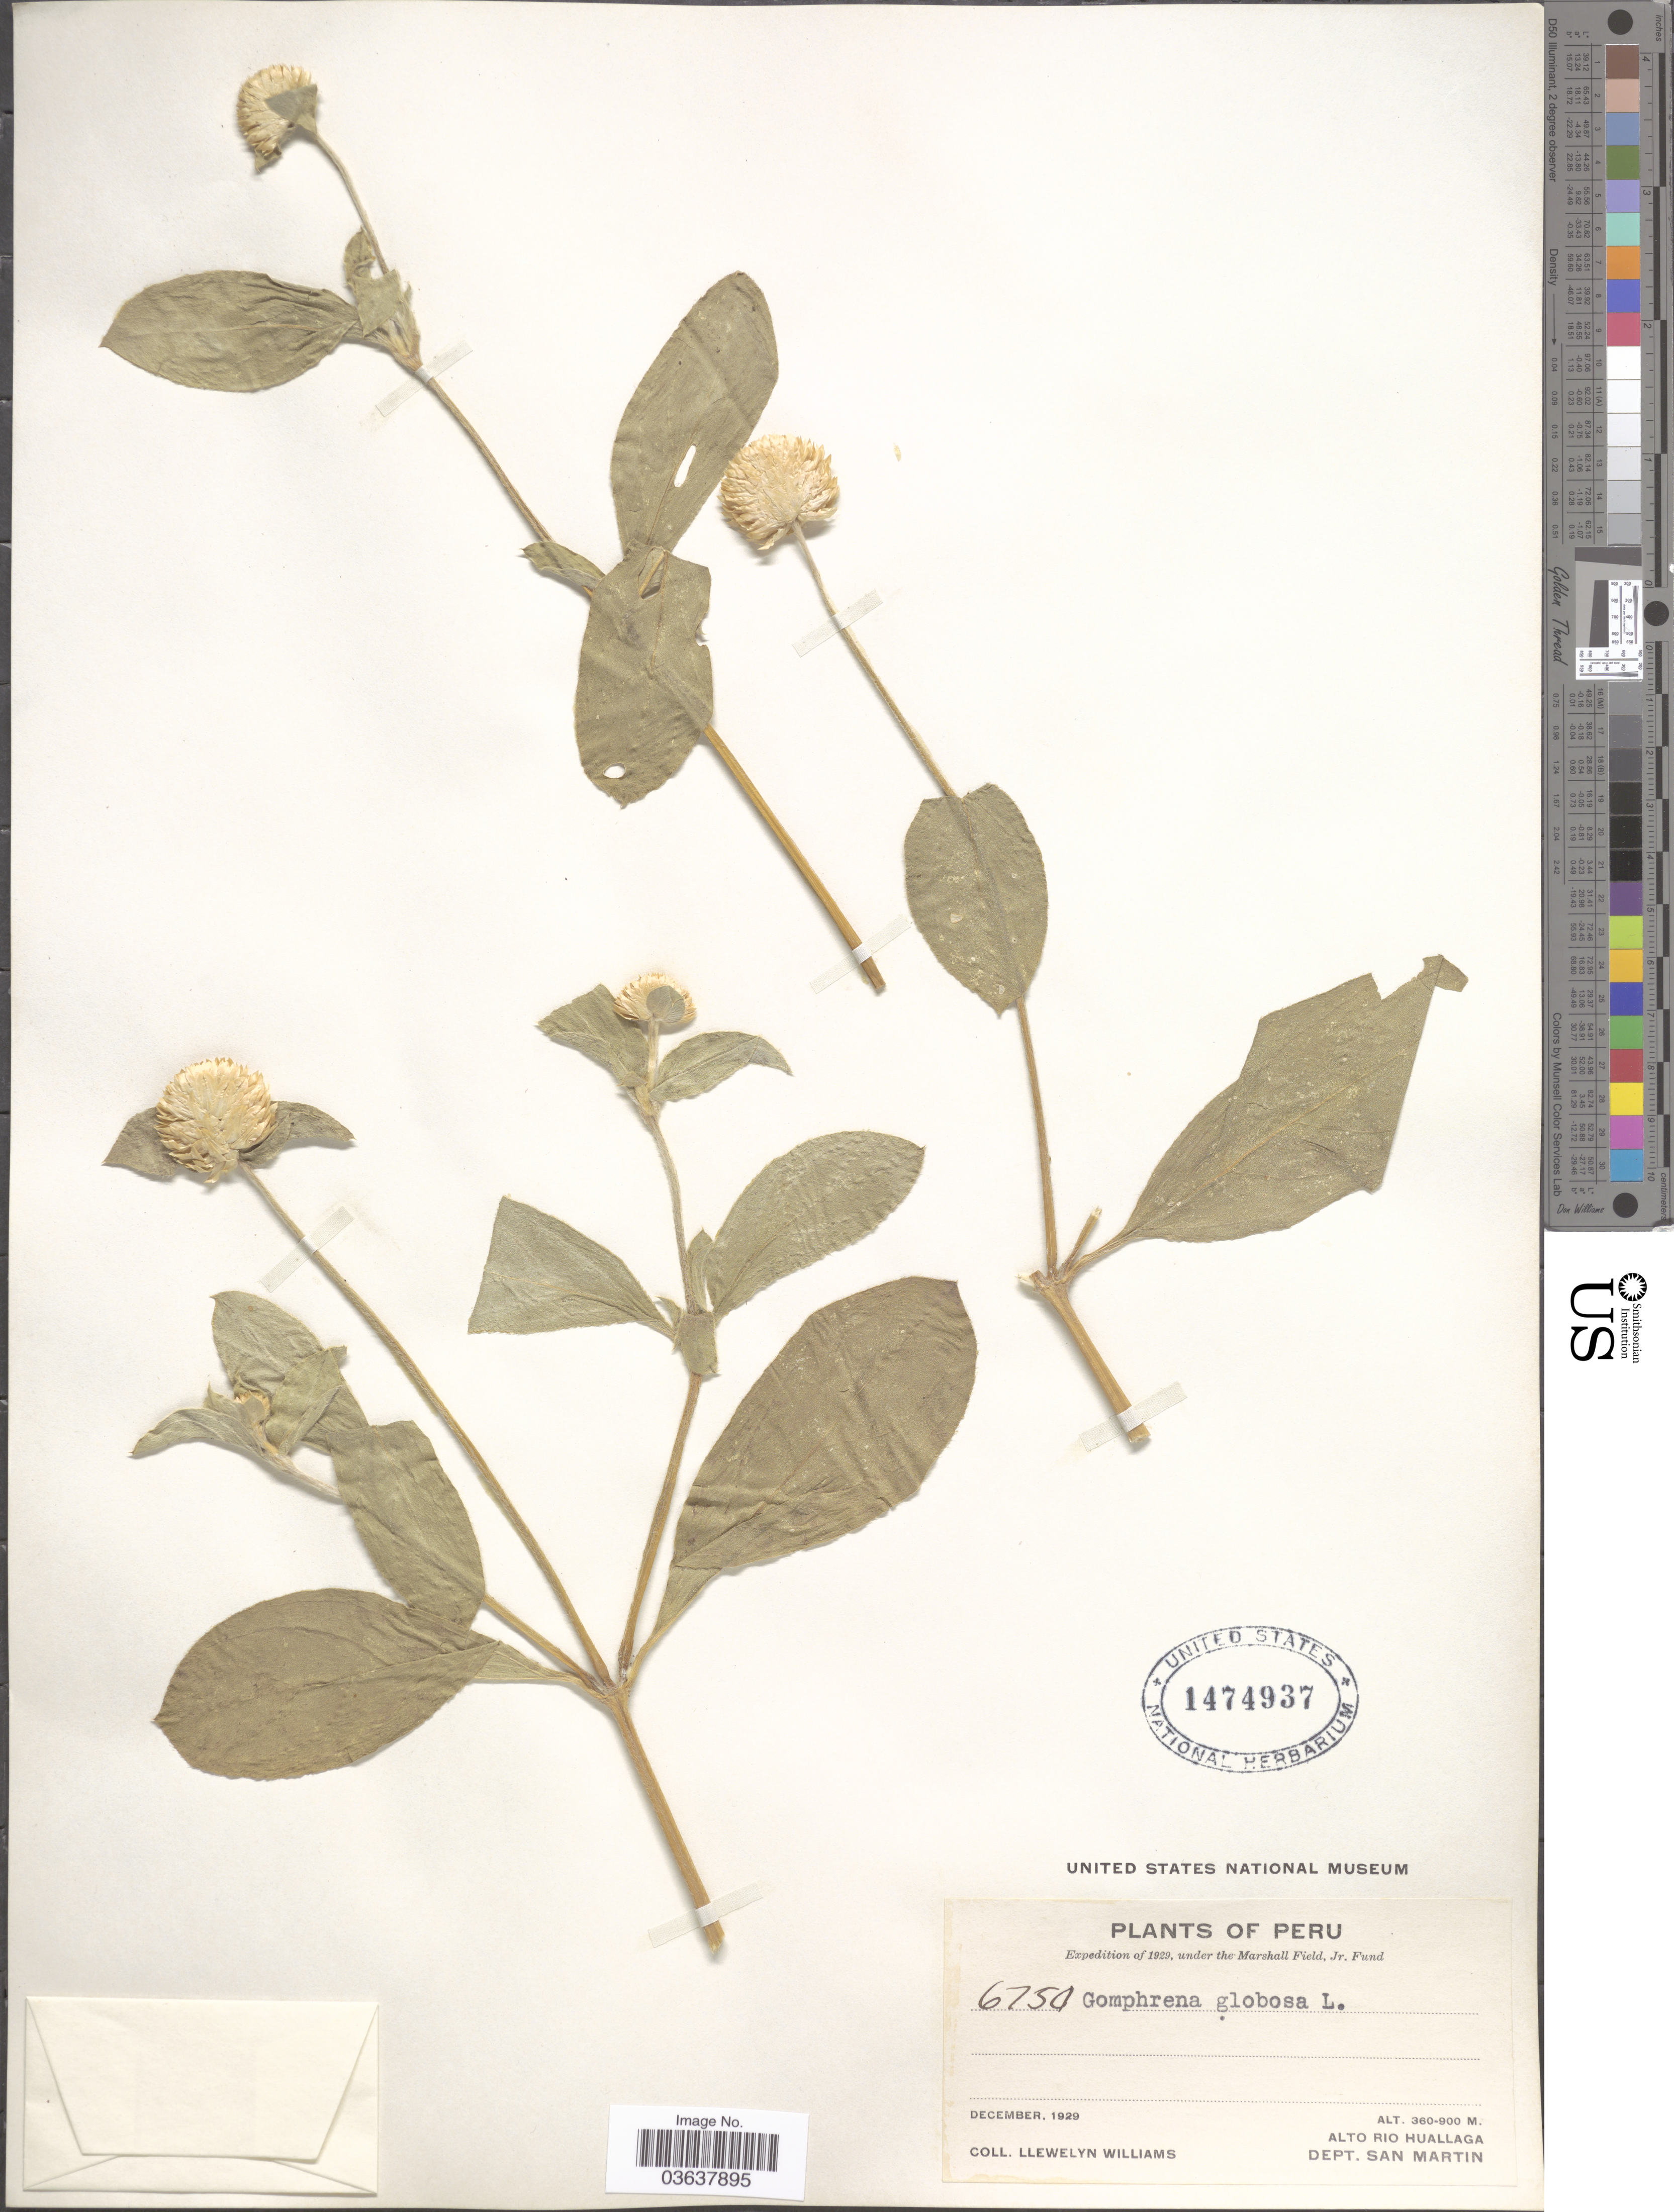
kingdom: Plantae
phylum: Tracheophyta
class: Magnoliopsida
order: Caryophyllales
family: Amaranthaceae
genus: Gomphrena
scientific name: Gomphrena globosa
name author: L.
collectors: Ll. Williams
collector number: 6750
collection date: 1929-12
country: Peru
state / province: San Martín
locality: Alto Rio Huallaga. Dept. San Martin.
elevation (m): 360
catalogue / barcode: US 1474937